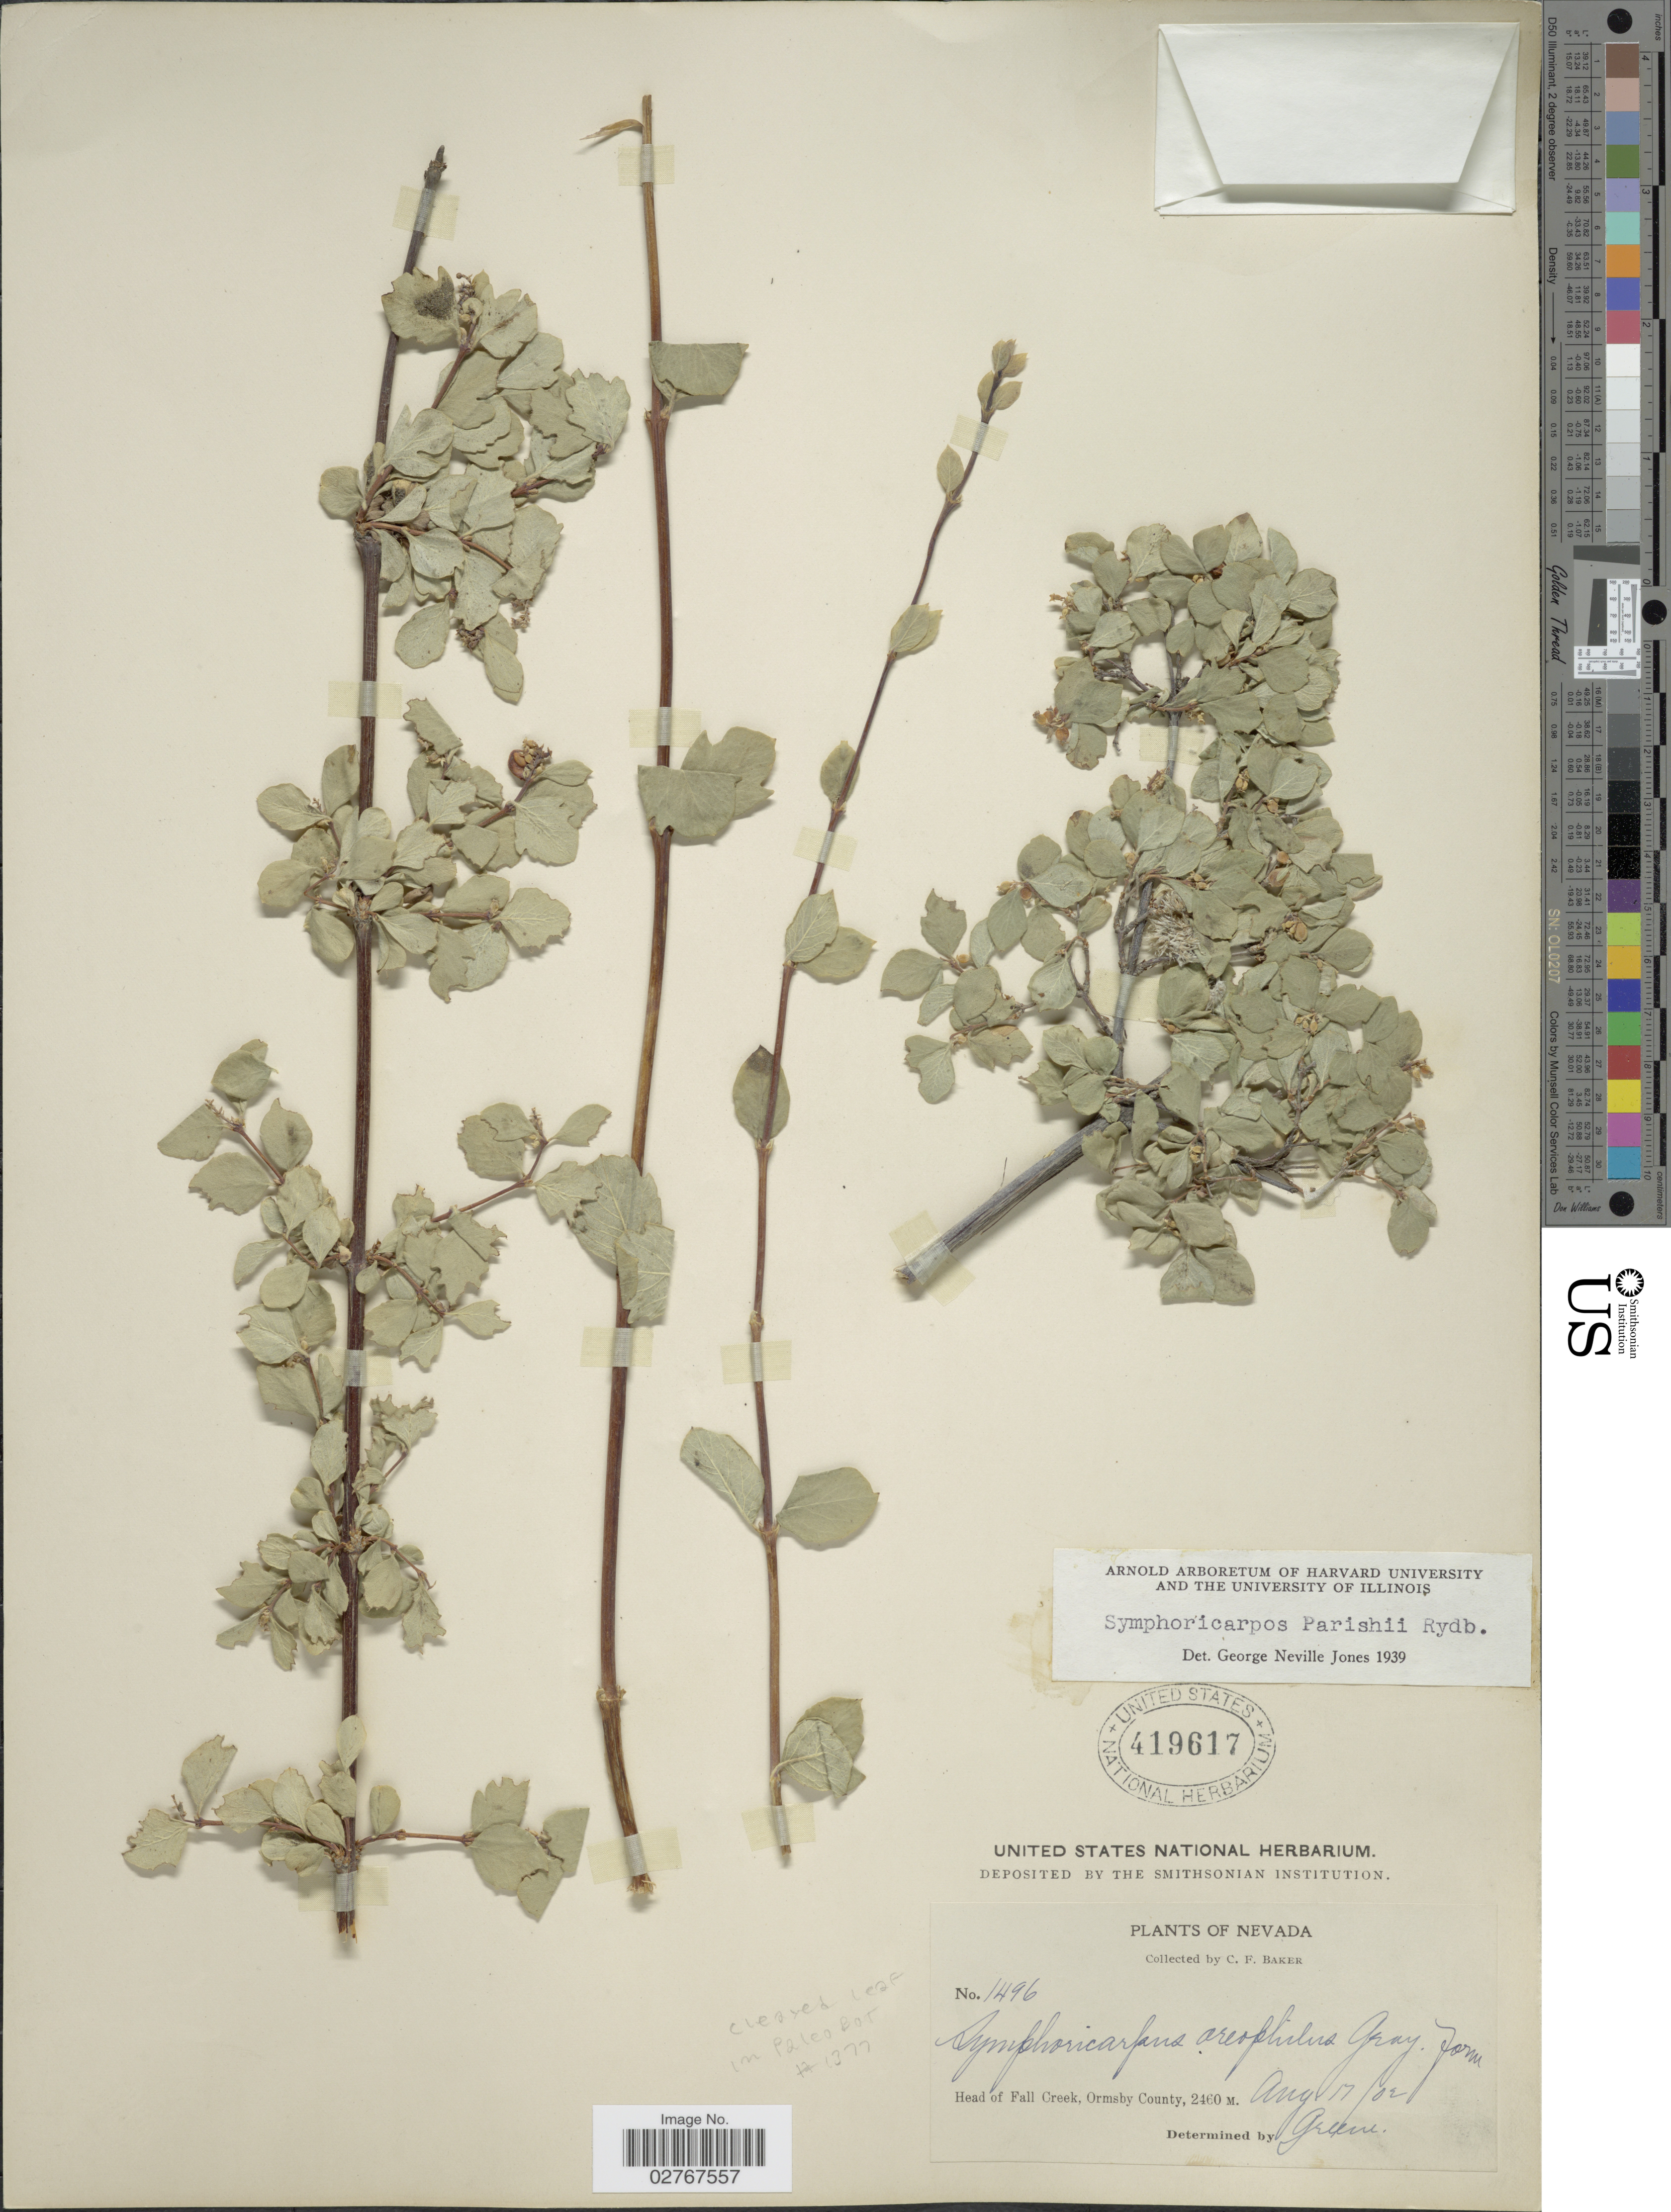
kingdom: Plantae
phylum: Tracheophyta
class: Magnoliopsida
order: Dipsacales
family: Caprifoliaceae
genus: Symphoricarpos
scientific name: Symphoricarpos parishii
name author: Rydb.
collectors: C. F. Baker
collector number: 1496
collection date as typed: Transcribed d/m/y: 17/8/2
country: United States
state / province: Nevada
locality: Head of Fall Creek, Ormsby County.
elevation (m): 2460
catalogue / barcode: US 419617